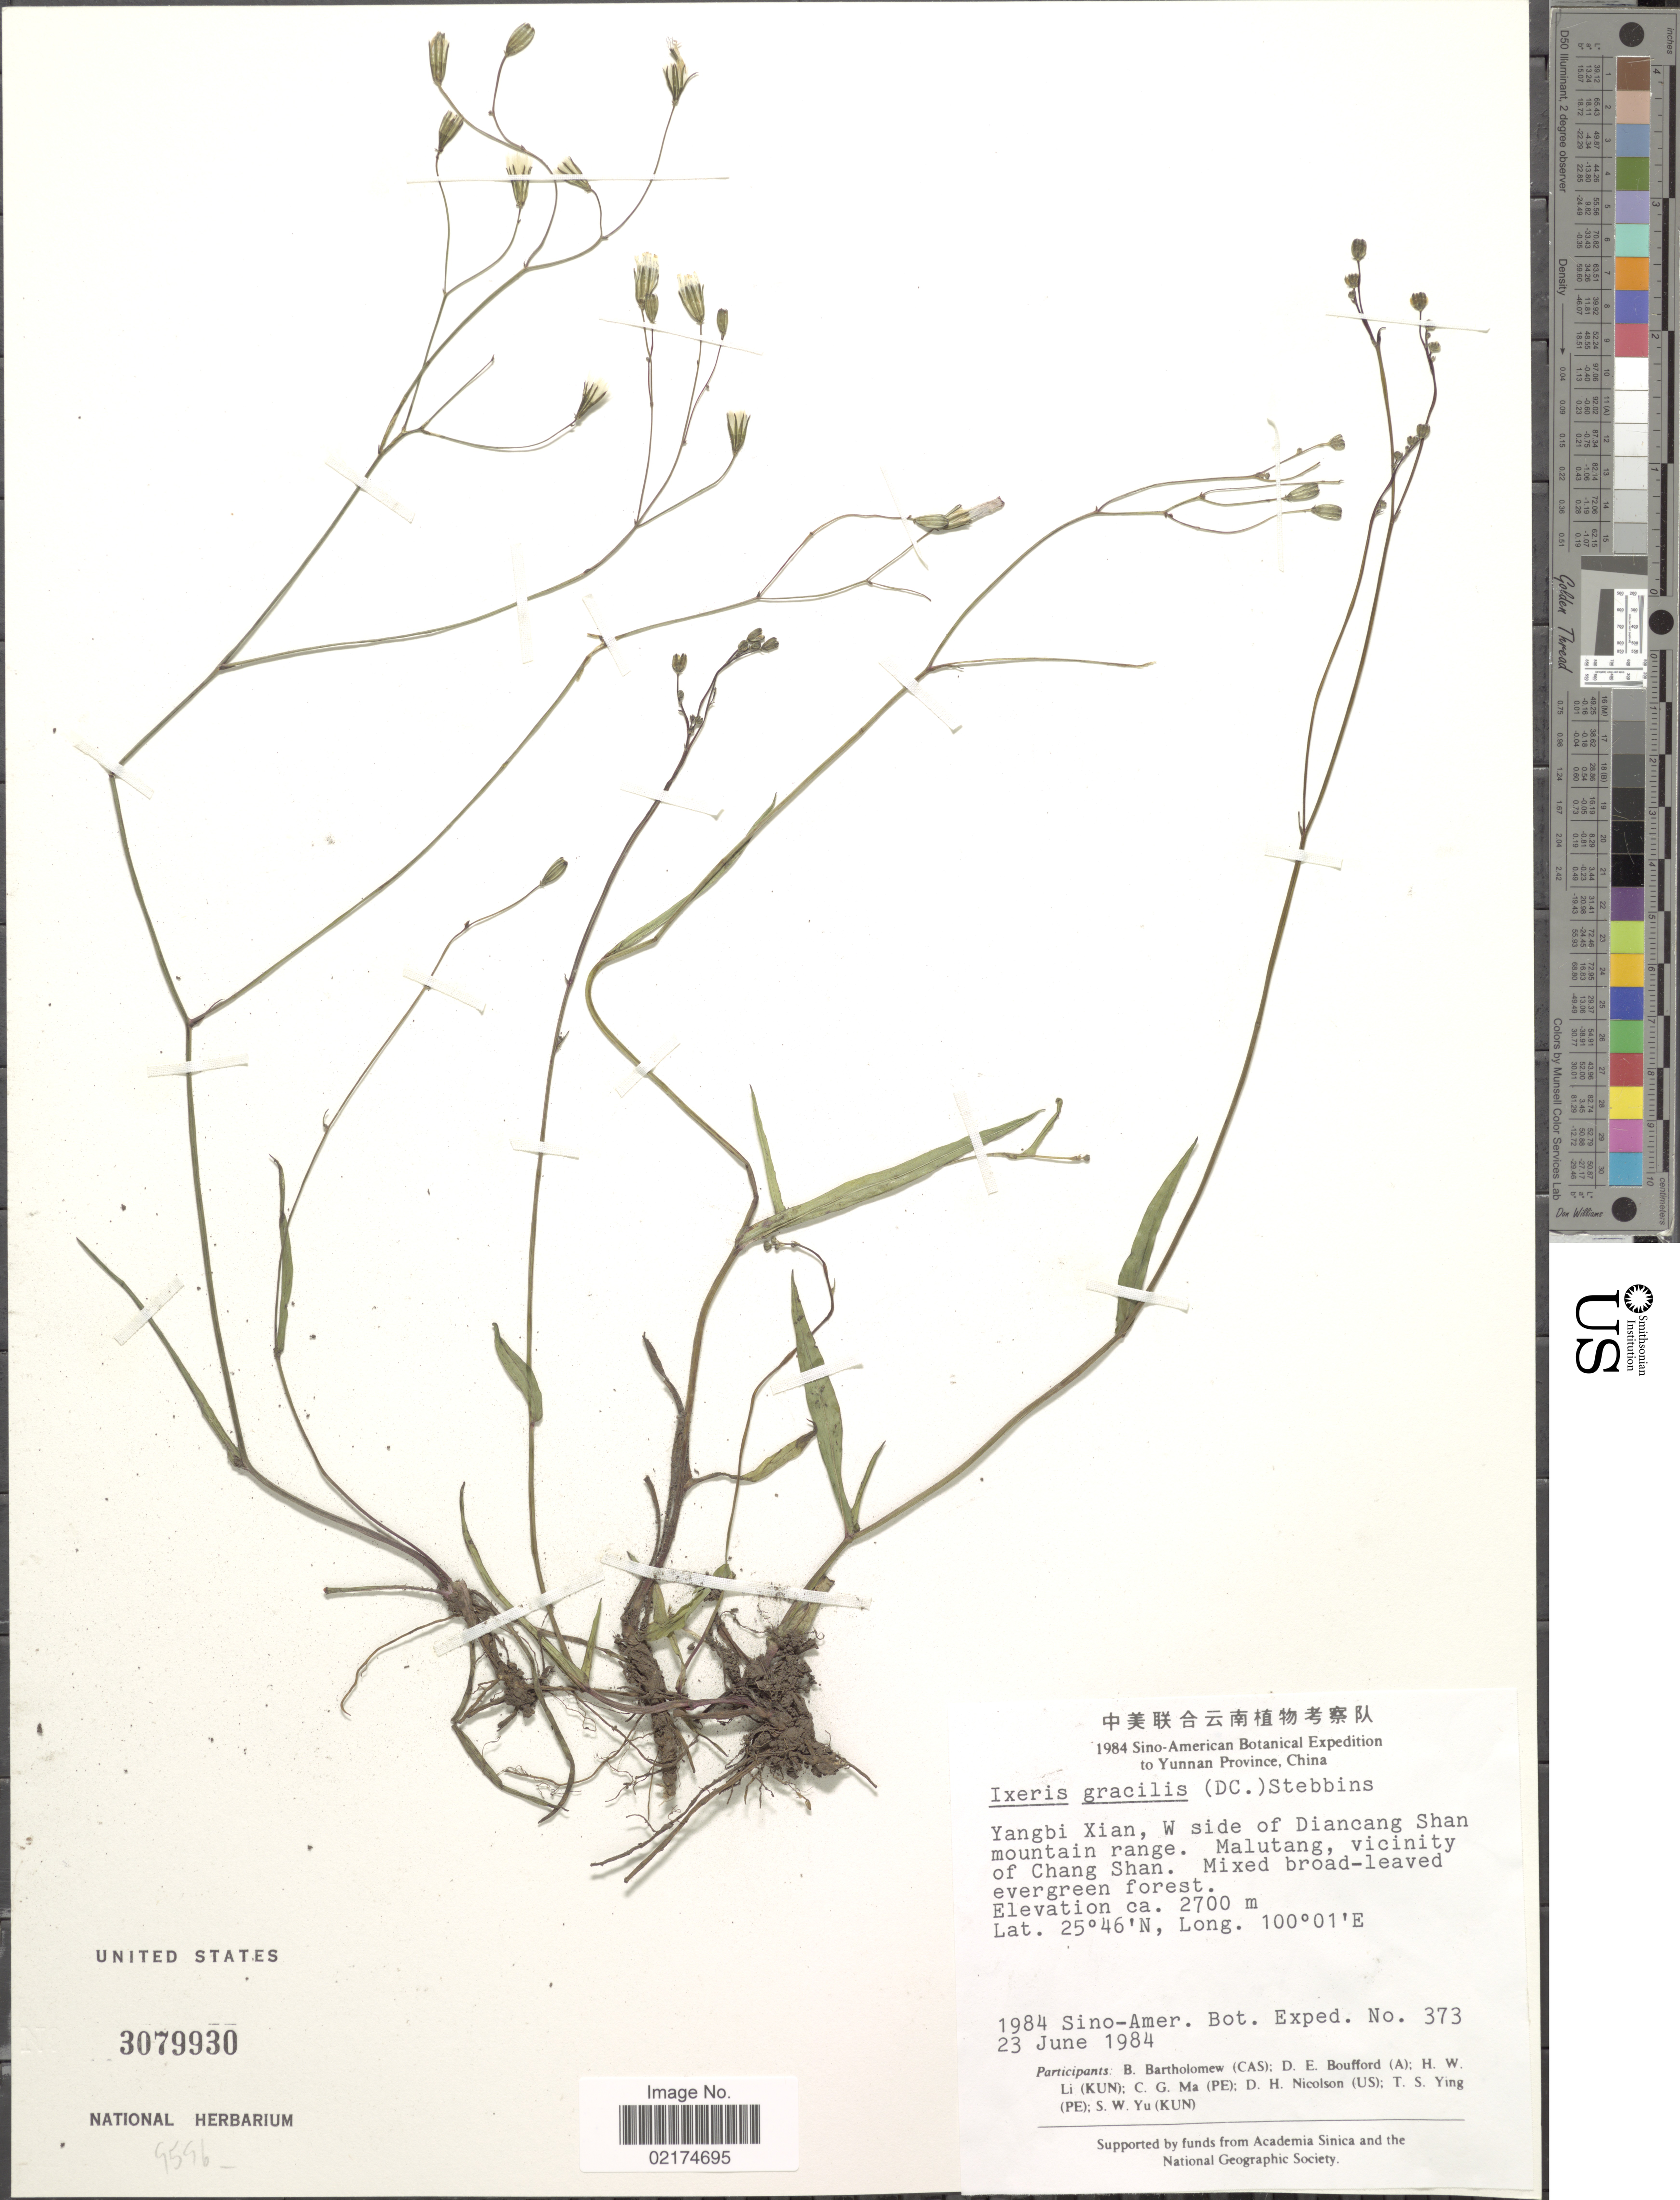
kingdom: Plantae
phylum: Tracheophyta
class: Magnoliopsida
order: Asterales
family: Asteraceae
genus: Ixeridium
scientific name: Ixeridium gracile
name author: (DC.) Pak & Kawano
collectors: Sino-Amer. Bot. Exped. 1984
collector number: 373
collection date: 1984-06-23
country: China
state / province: Yunnan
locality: Yangbi Xian, W side of Diancang Shan mountain range. Malutang, vicinity of Chang Shan.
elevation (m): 2700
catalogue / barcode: US 3079930